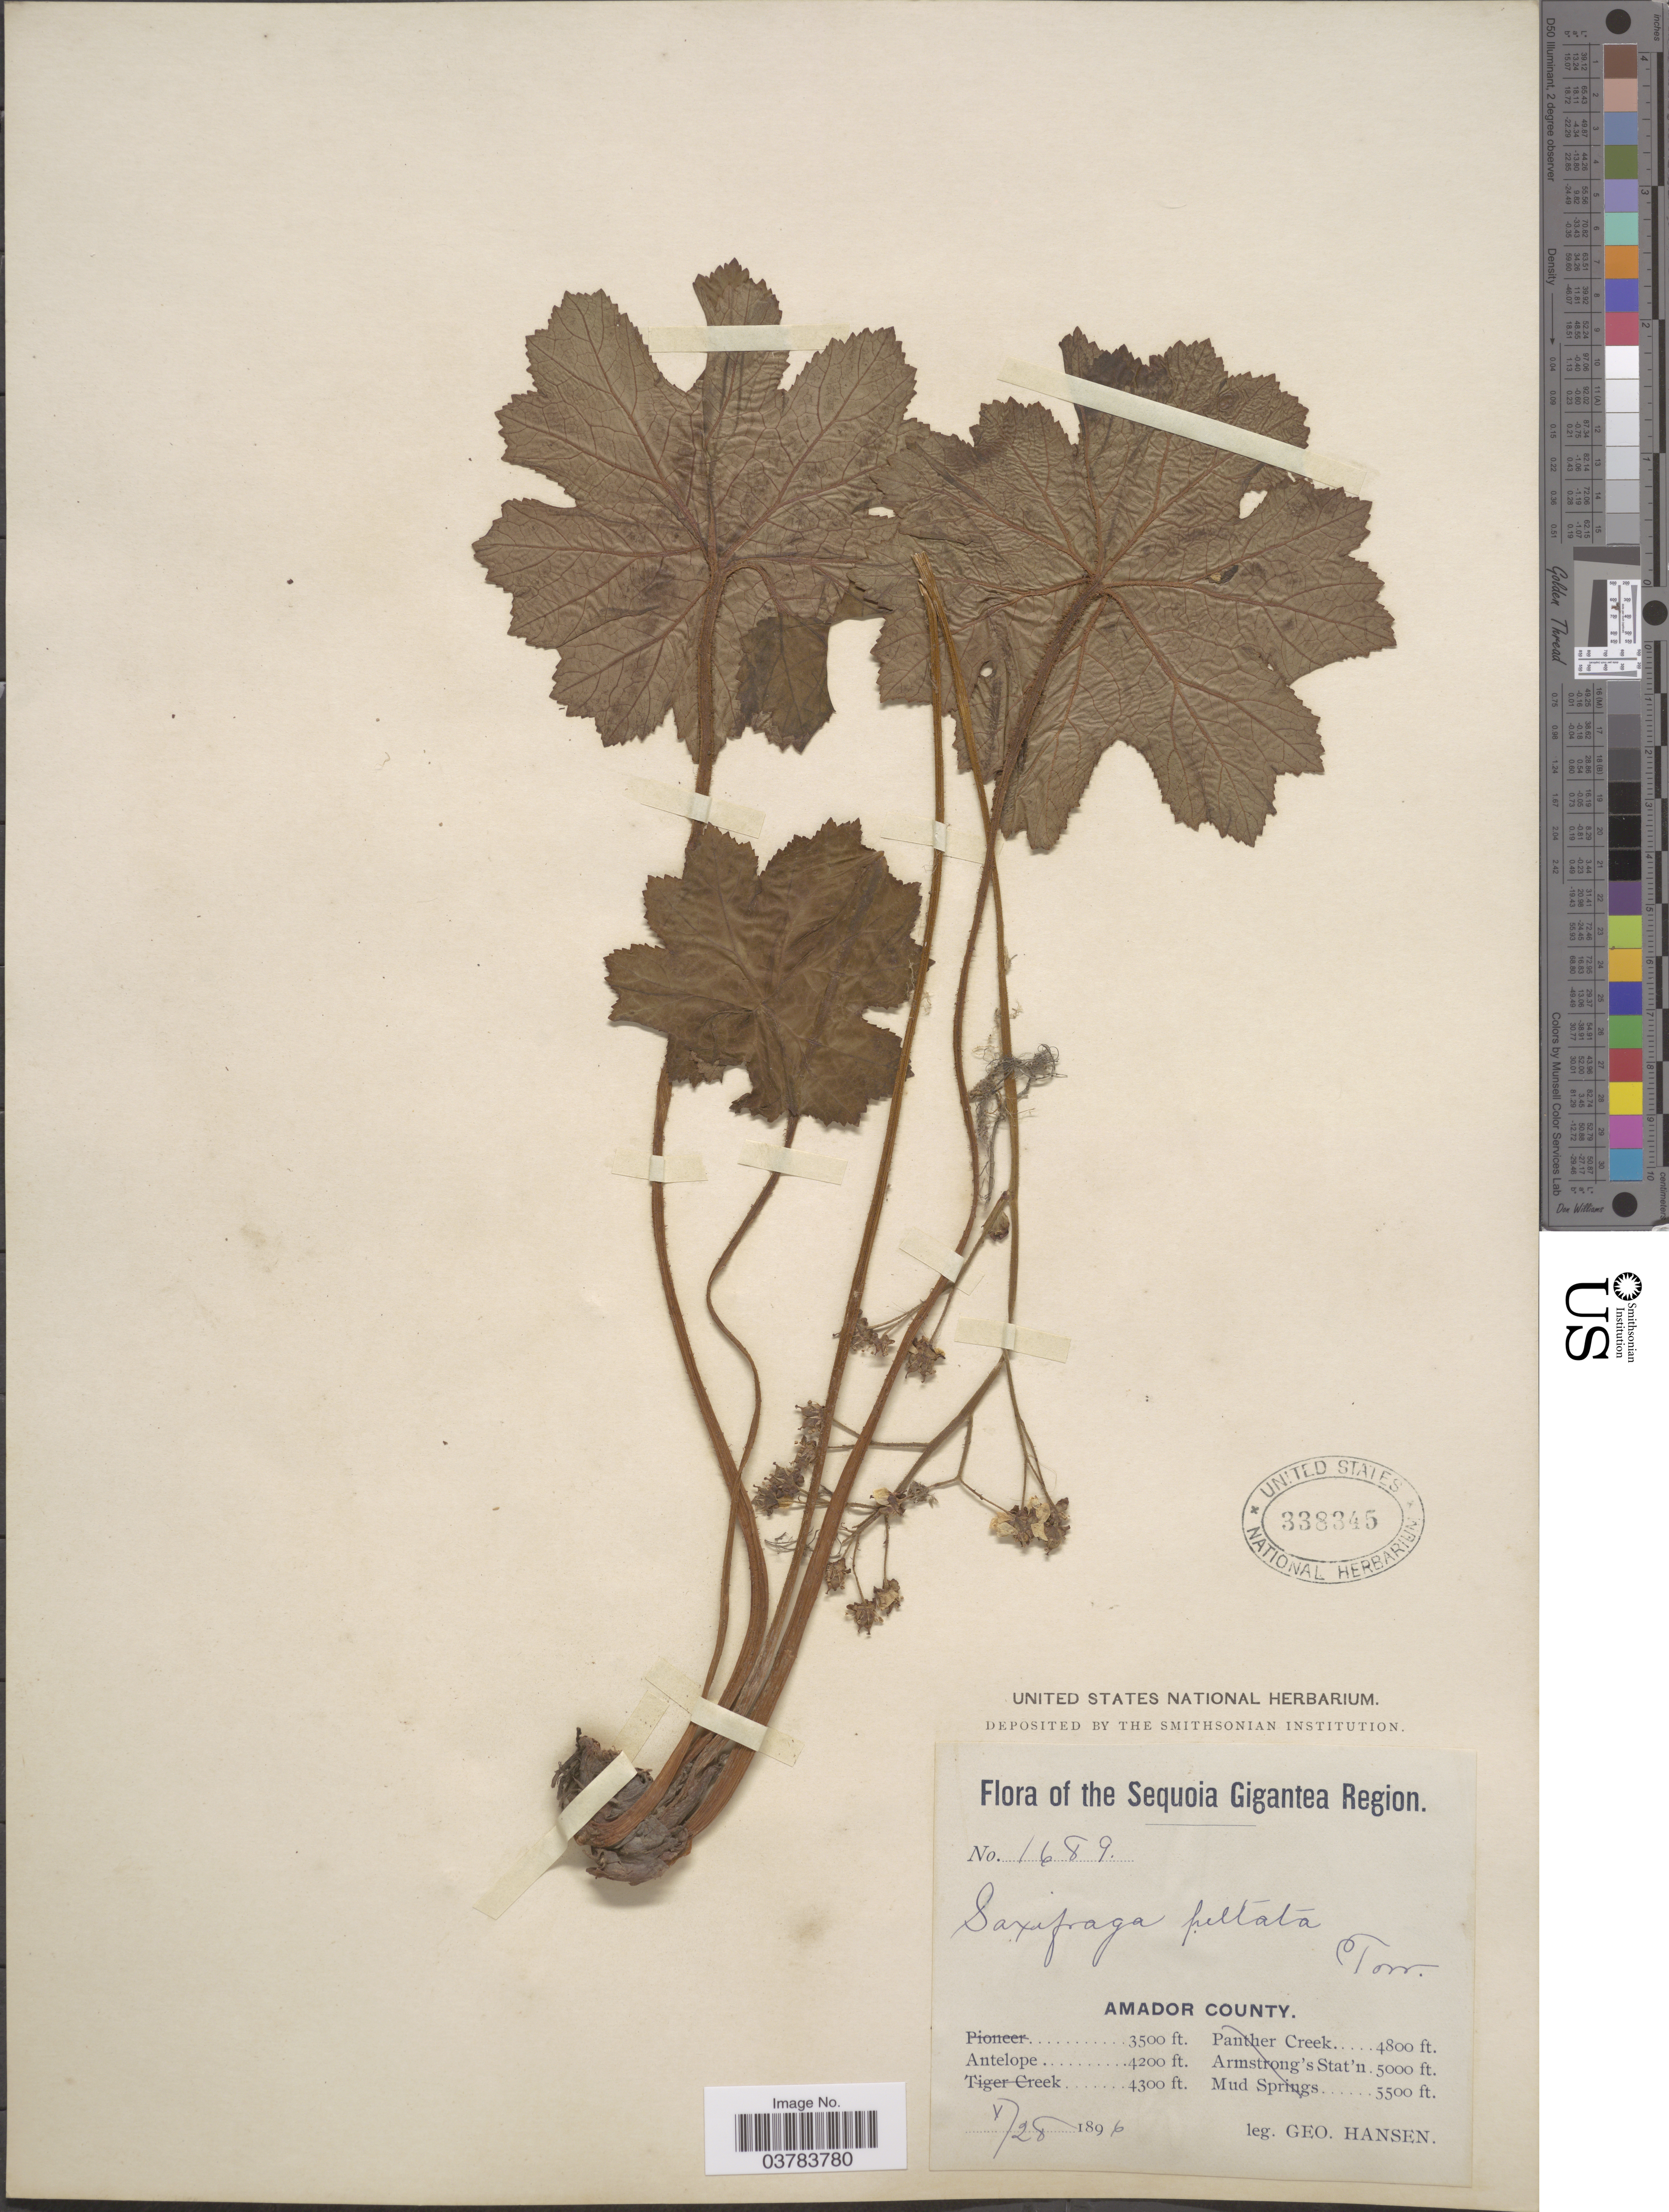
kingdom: Plantae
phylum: Tracheophyta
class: Magnoliopsida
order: Saxifragales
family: Saxifragaceae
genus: Darmera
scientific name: Darmera peltata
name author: (Torr. ex Benth.) Voss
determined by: Strong, Mark T., (BOT), Smithsonian Institution - National Museum of Natural History (UNITED STATES)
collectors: G. Hansen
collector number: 1689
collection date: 1896-05-28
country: United States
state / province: California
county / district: Amador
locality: The Sequoia Gigantea Region. Amador County. Antelope.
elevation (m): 1280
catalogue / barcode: US 338345